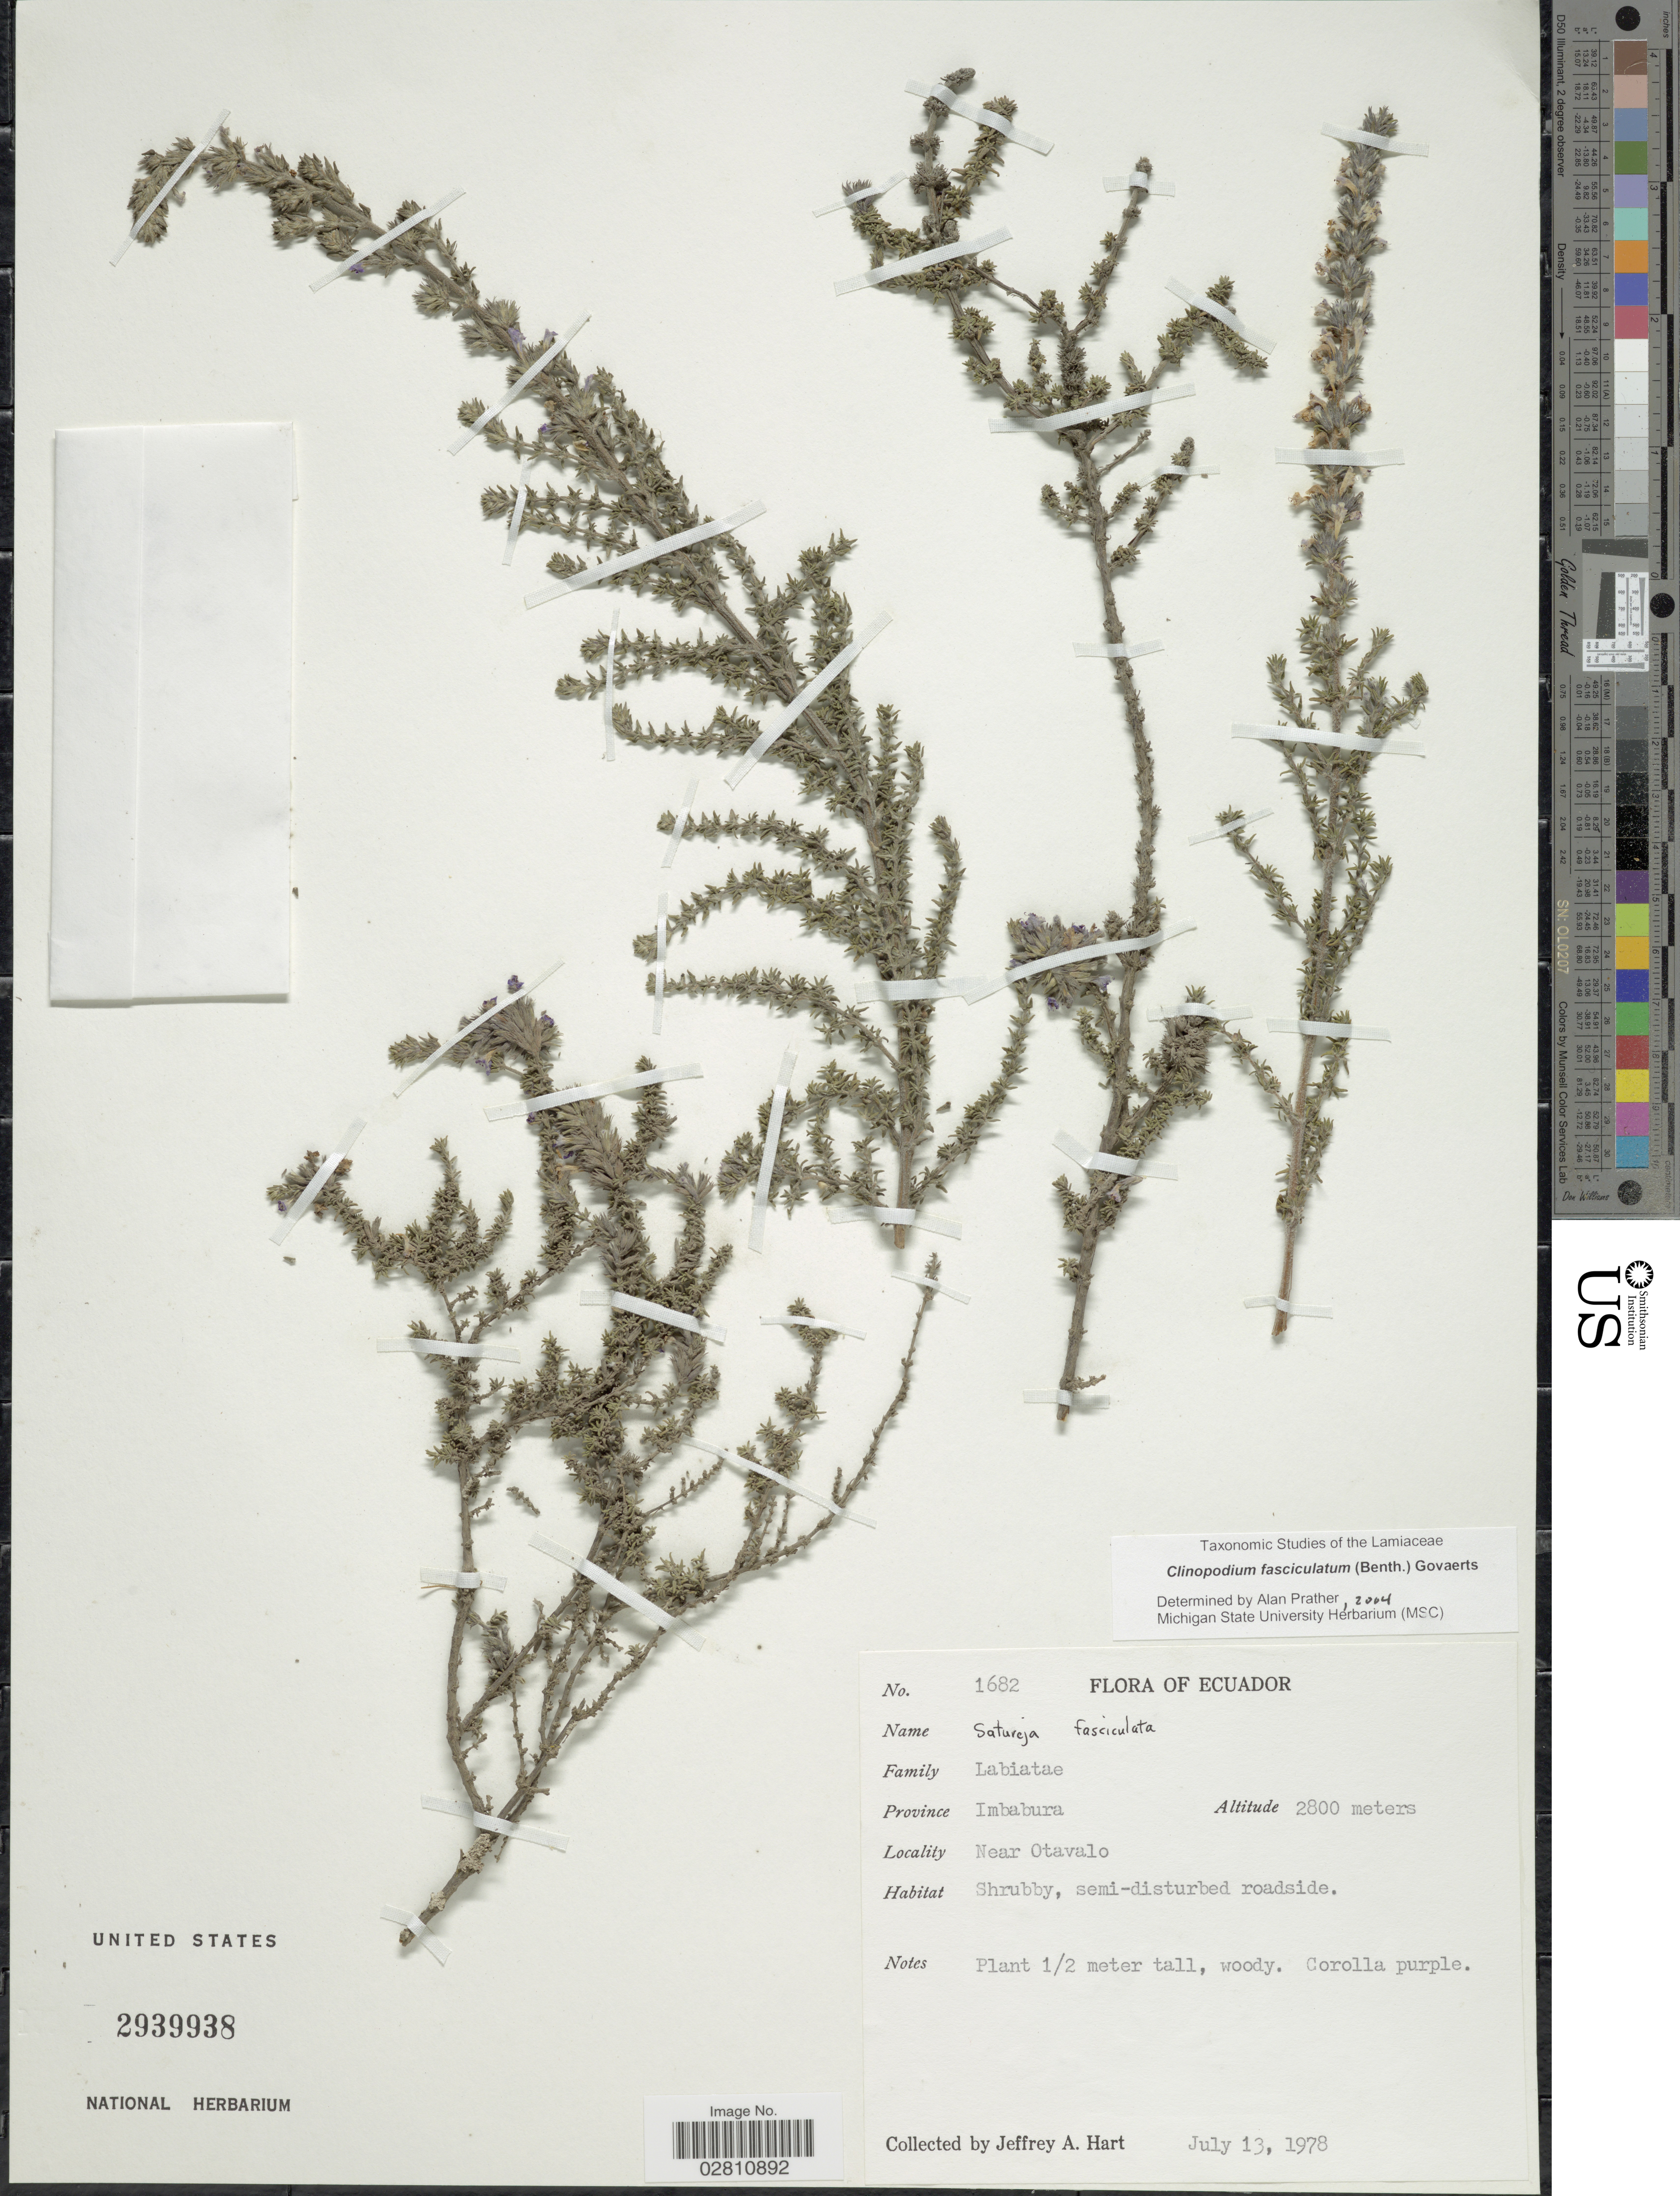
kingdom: Plantae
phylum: Tracheophyta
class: Magnoliopsida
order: Lamiales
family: Lamiaceae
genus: Clinopodium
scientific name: Clinopodium fasciculatum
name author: (Benth.) Govaerts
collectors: J. A. Hart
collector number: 1682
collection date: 1978-07-13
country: Ecuador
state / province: Imbabura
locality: Near Otavalo.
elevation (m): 2800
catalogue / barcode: US 2939938